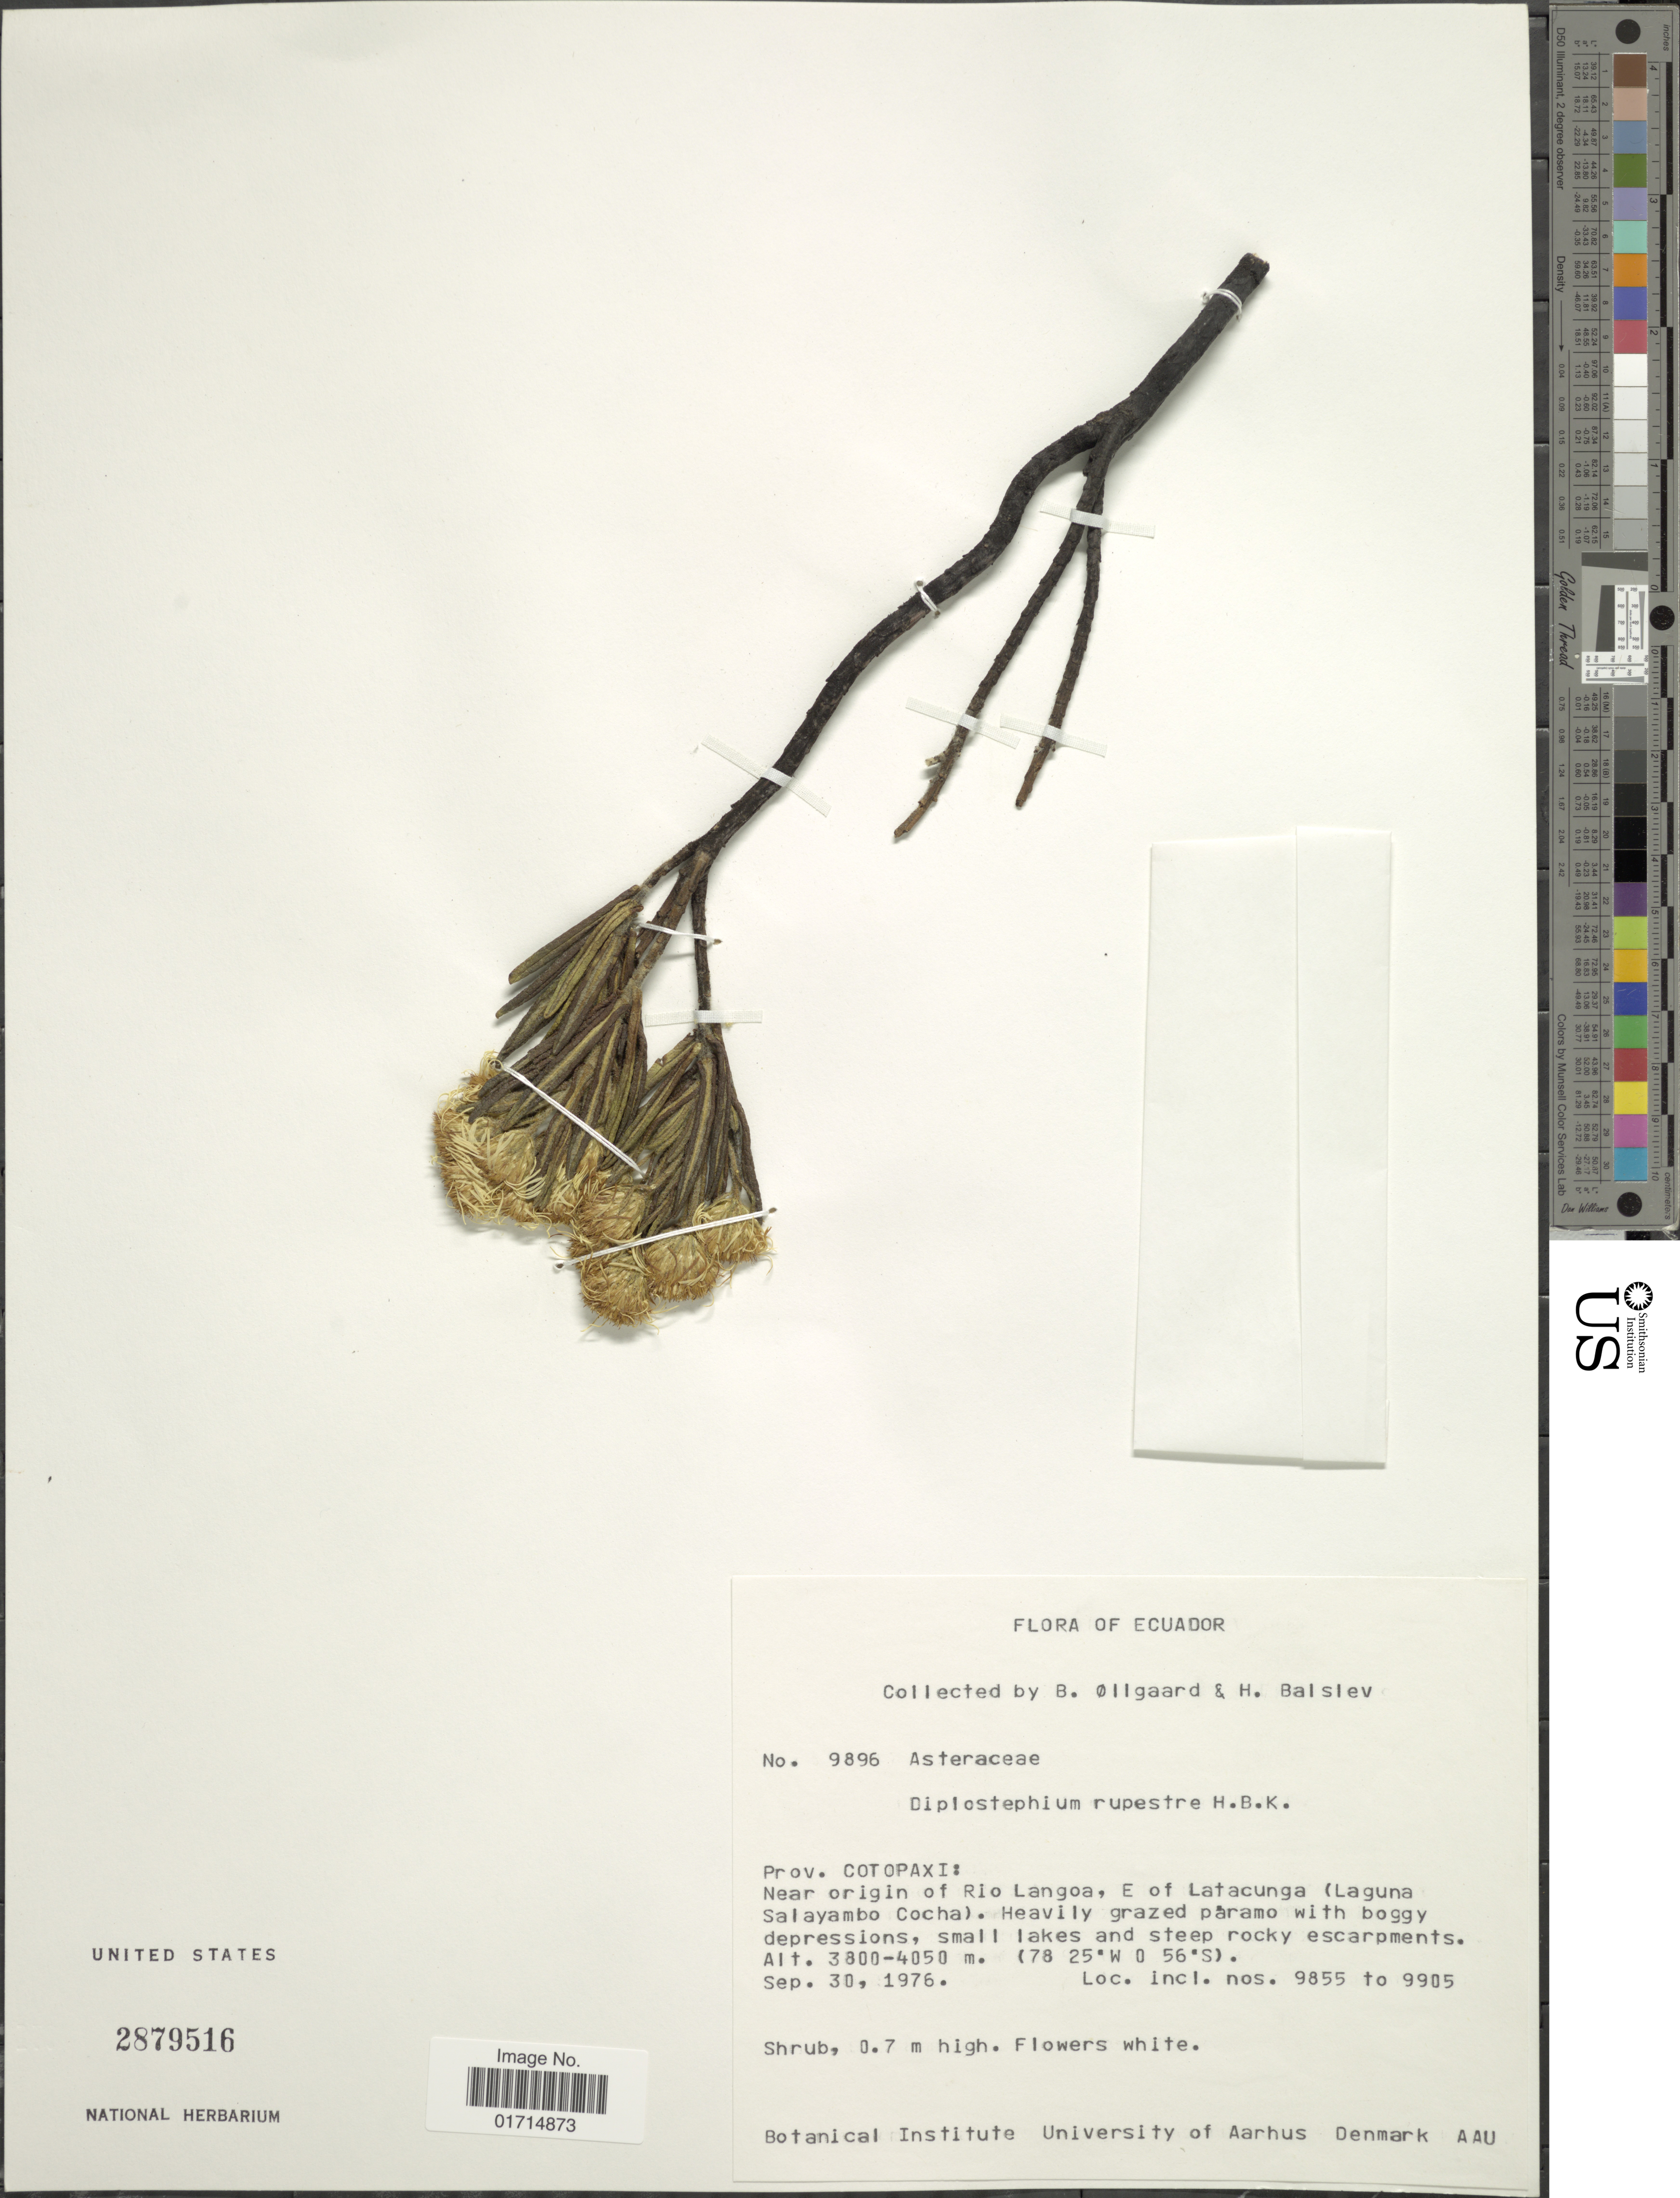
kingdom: Plantae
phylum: Tracheophyta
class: Magnoliopsida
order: Asterales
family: Asteraceae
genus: Diplostephium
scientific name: Diplostephium rupestre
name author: (Kunth) Wedd.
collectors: B. Øllgaard & H. Balslev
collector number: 9896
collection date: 1976-09-30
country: Ecuador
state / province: Cotopaxi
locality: Ecuador. Prov. Cotopaxi: Near origin of Rio Langoa, E of Latacunga (Laguna Salayambo Cocha)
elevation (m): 3800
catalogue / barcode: US 2879516